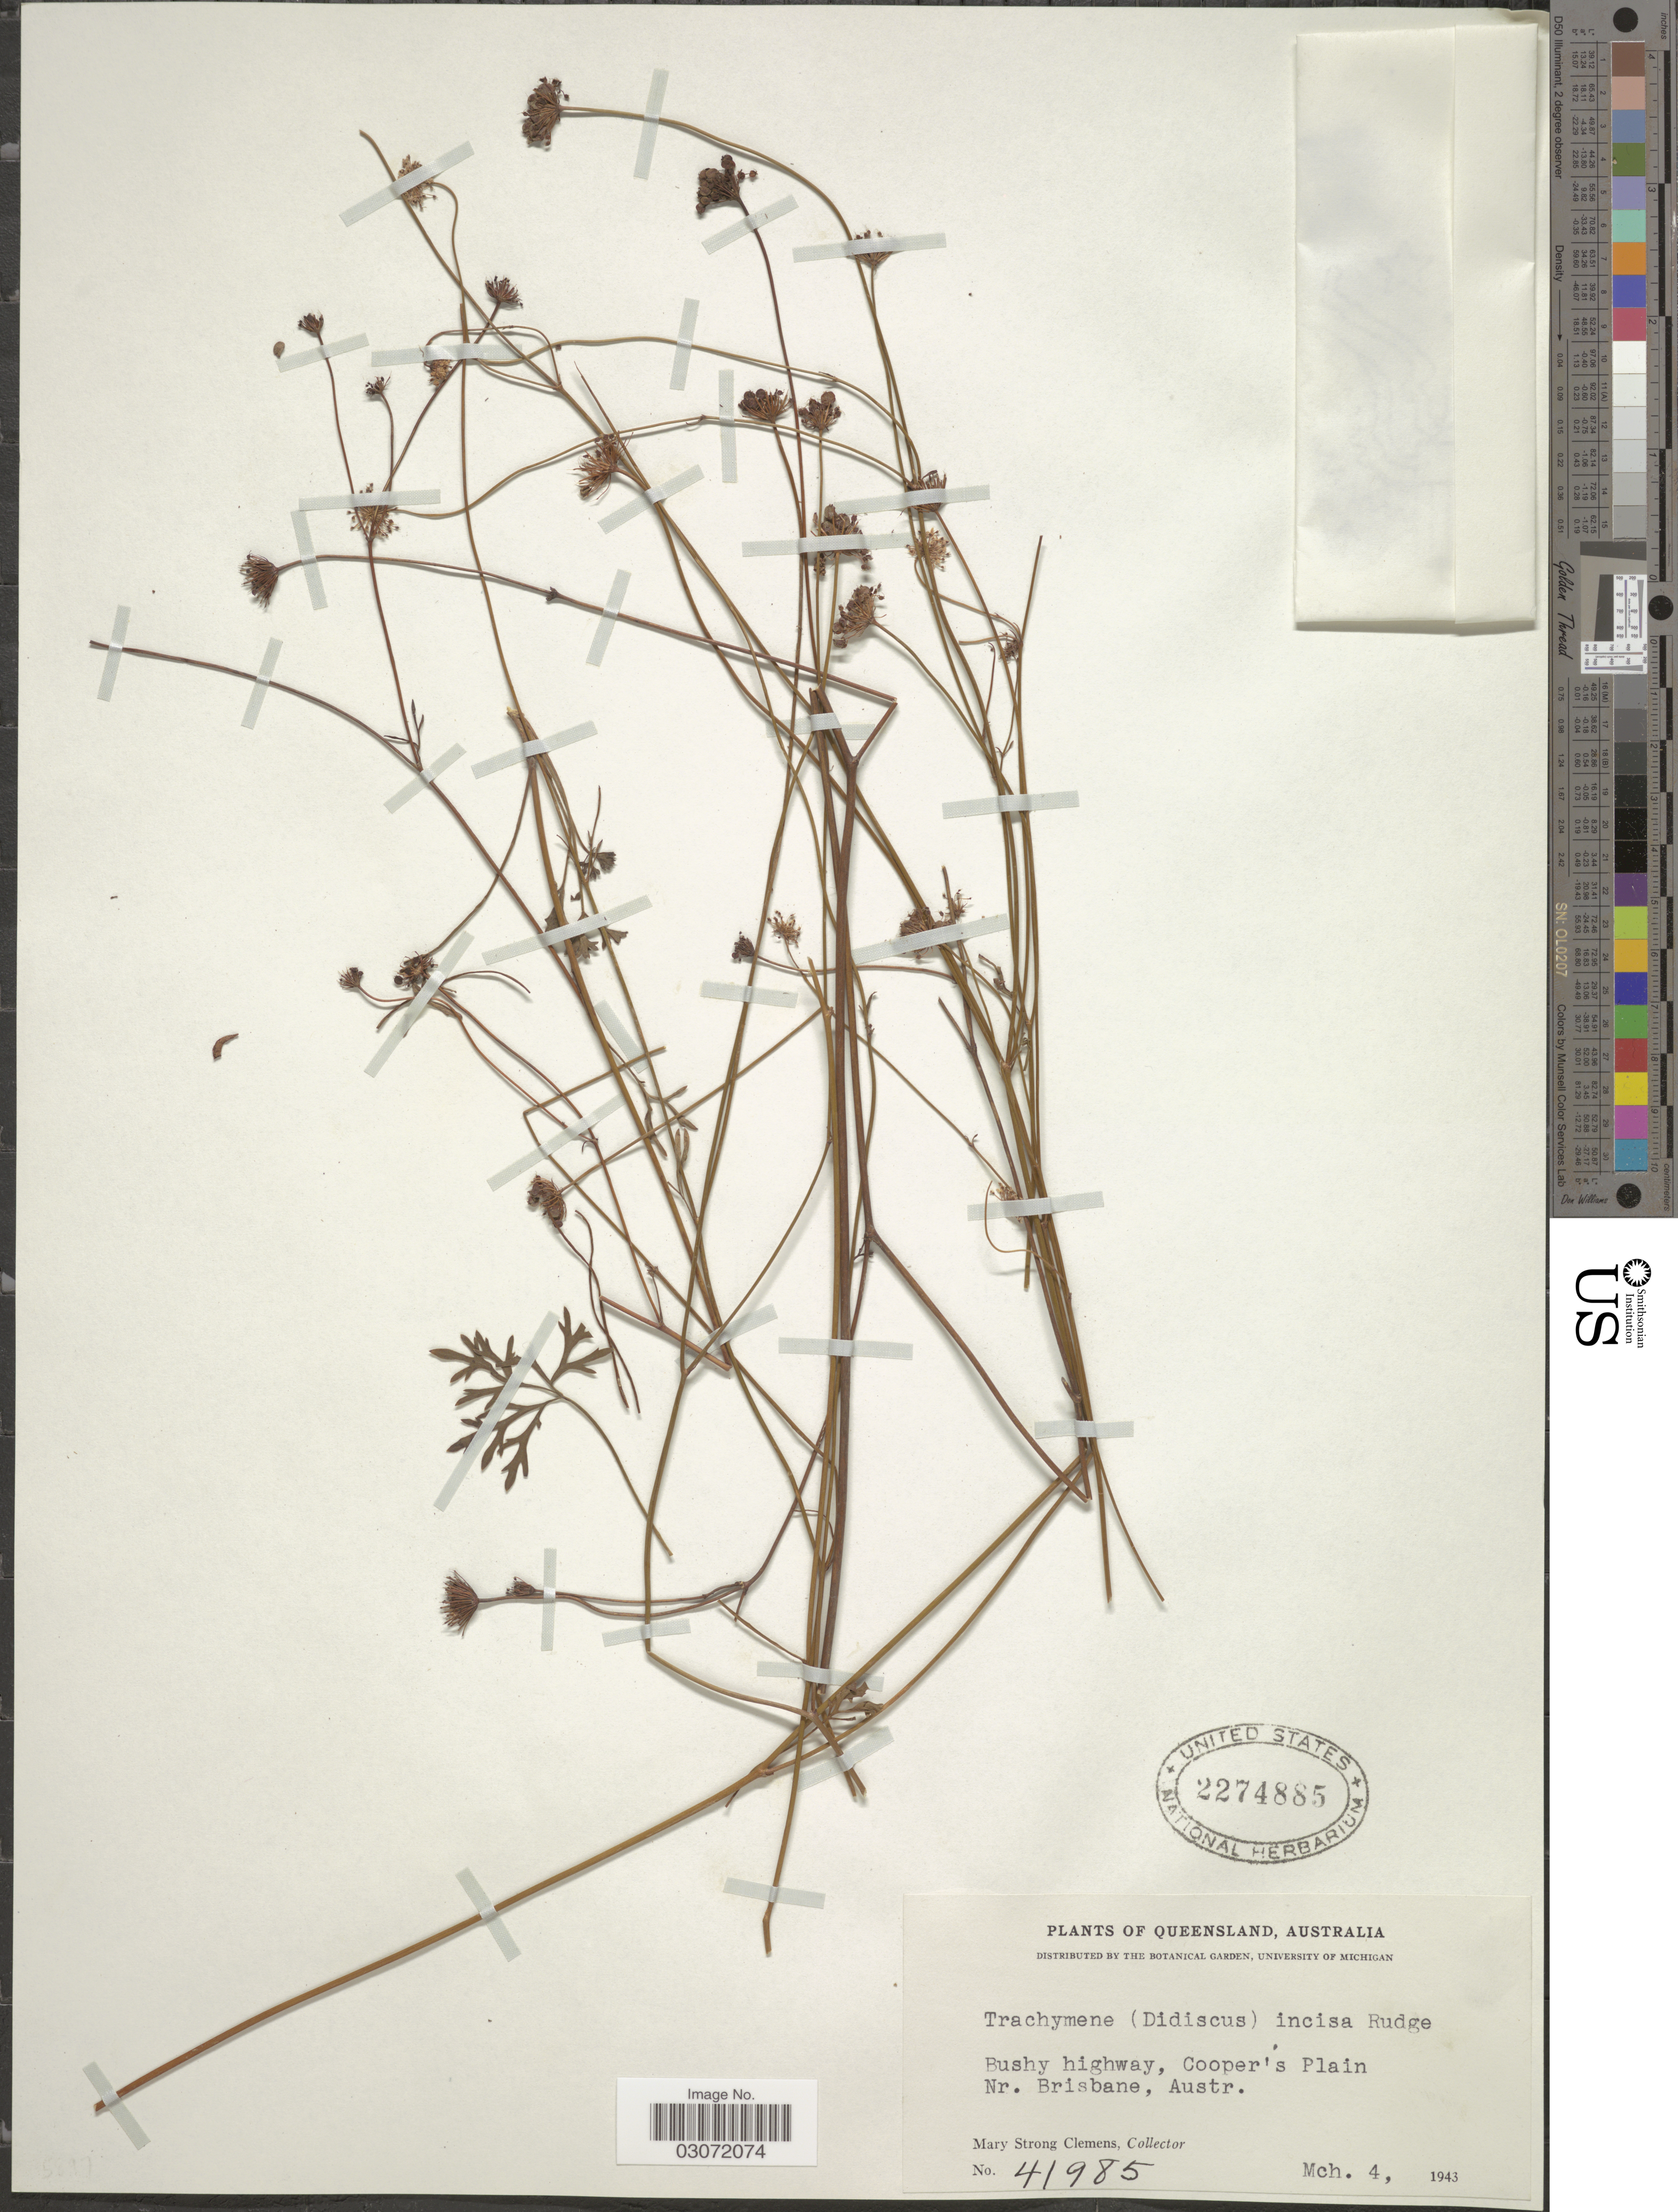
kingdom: Plantae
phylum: Tracheophyta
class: Magnoliopsida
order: Apiales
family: Araliaceae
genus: Trachymene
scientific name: Trachymene incisa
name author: Rudge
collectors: M. S. Clemens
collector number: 41985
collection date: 1943-03-04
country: Australia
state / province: Queensland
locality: Bushy highway, Cooper's Plain Nr. Brisbane.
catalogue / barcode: US 2274885